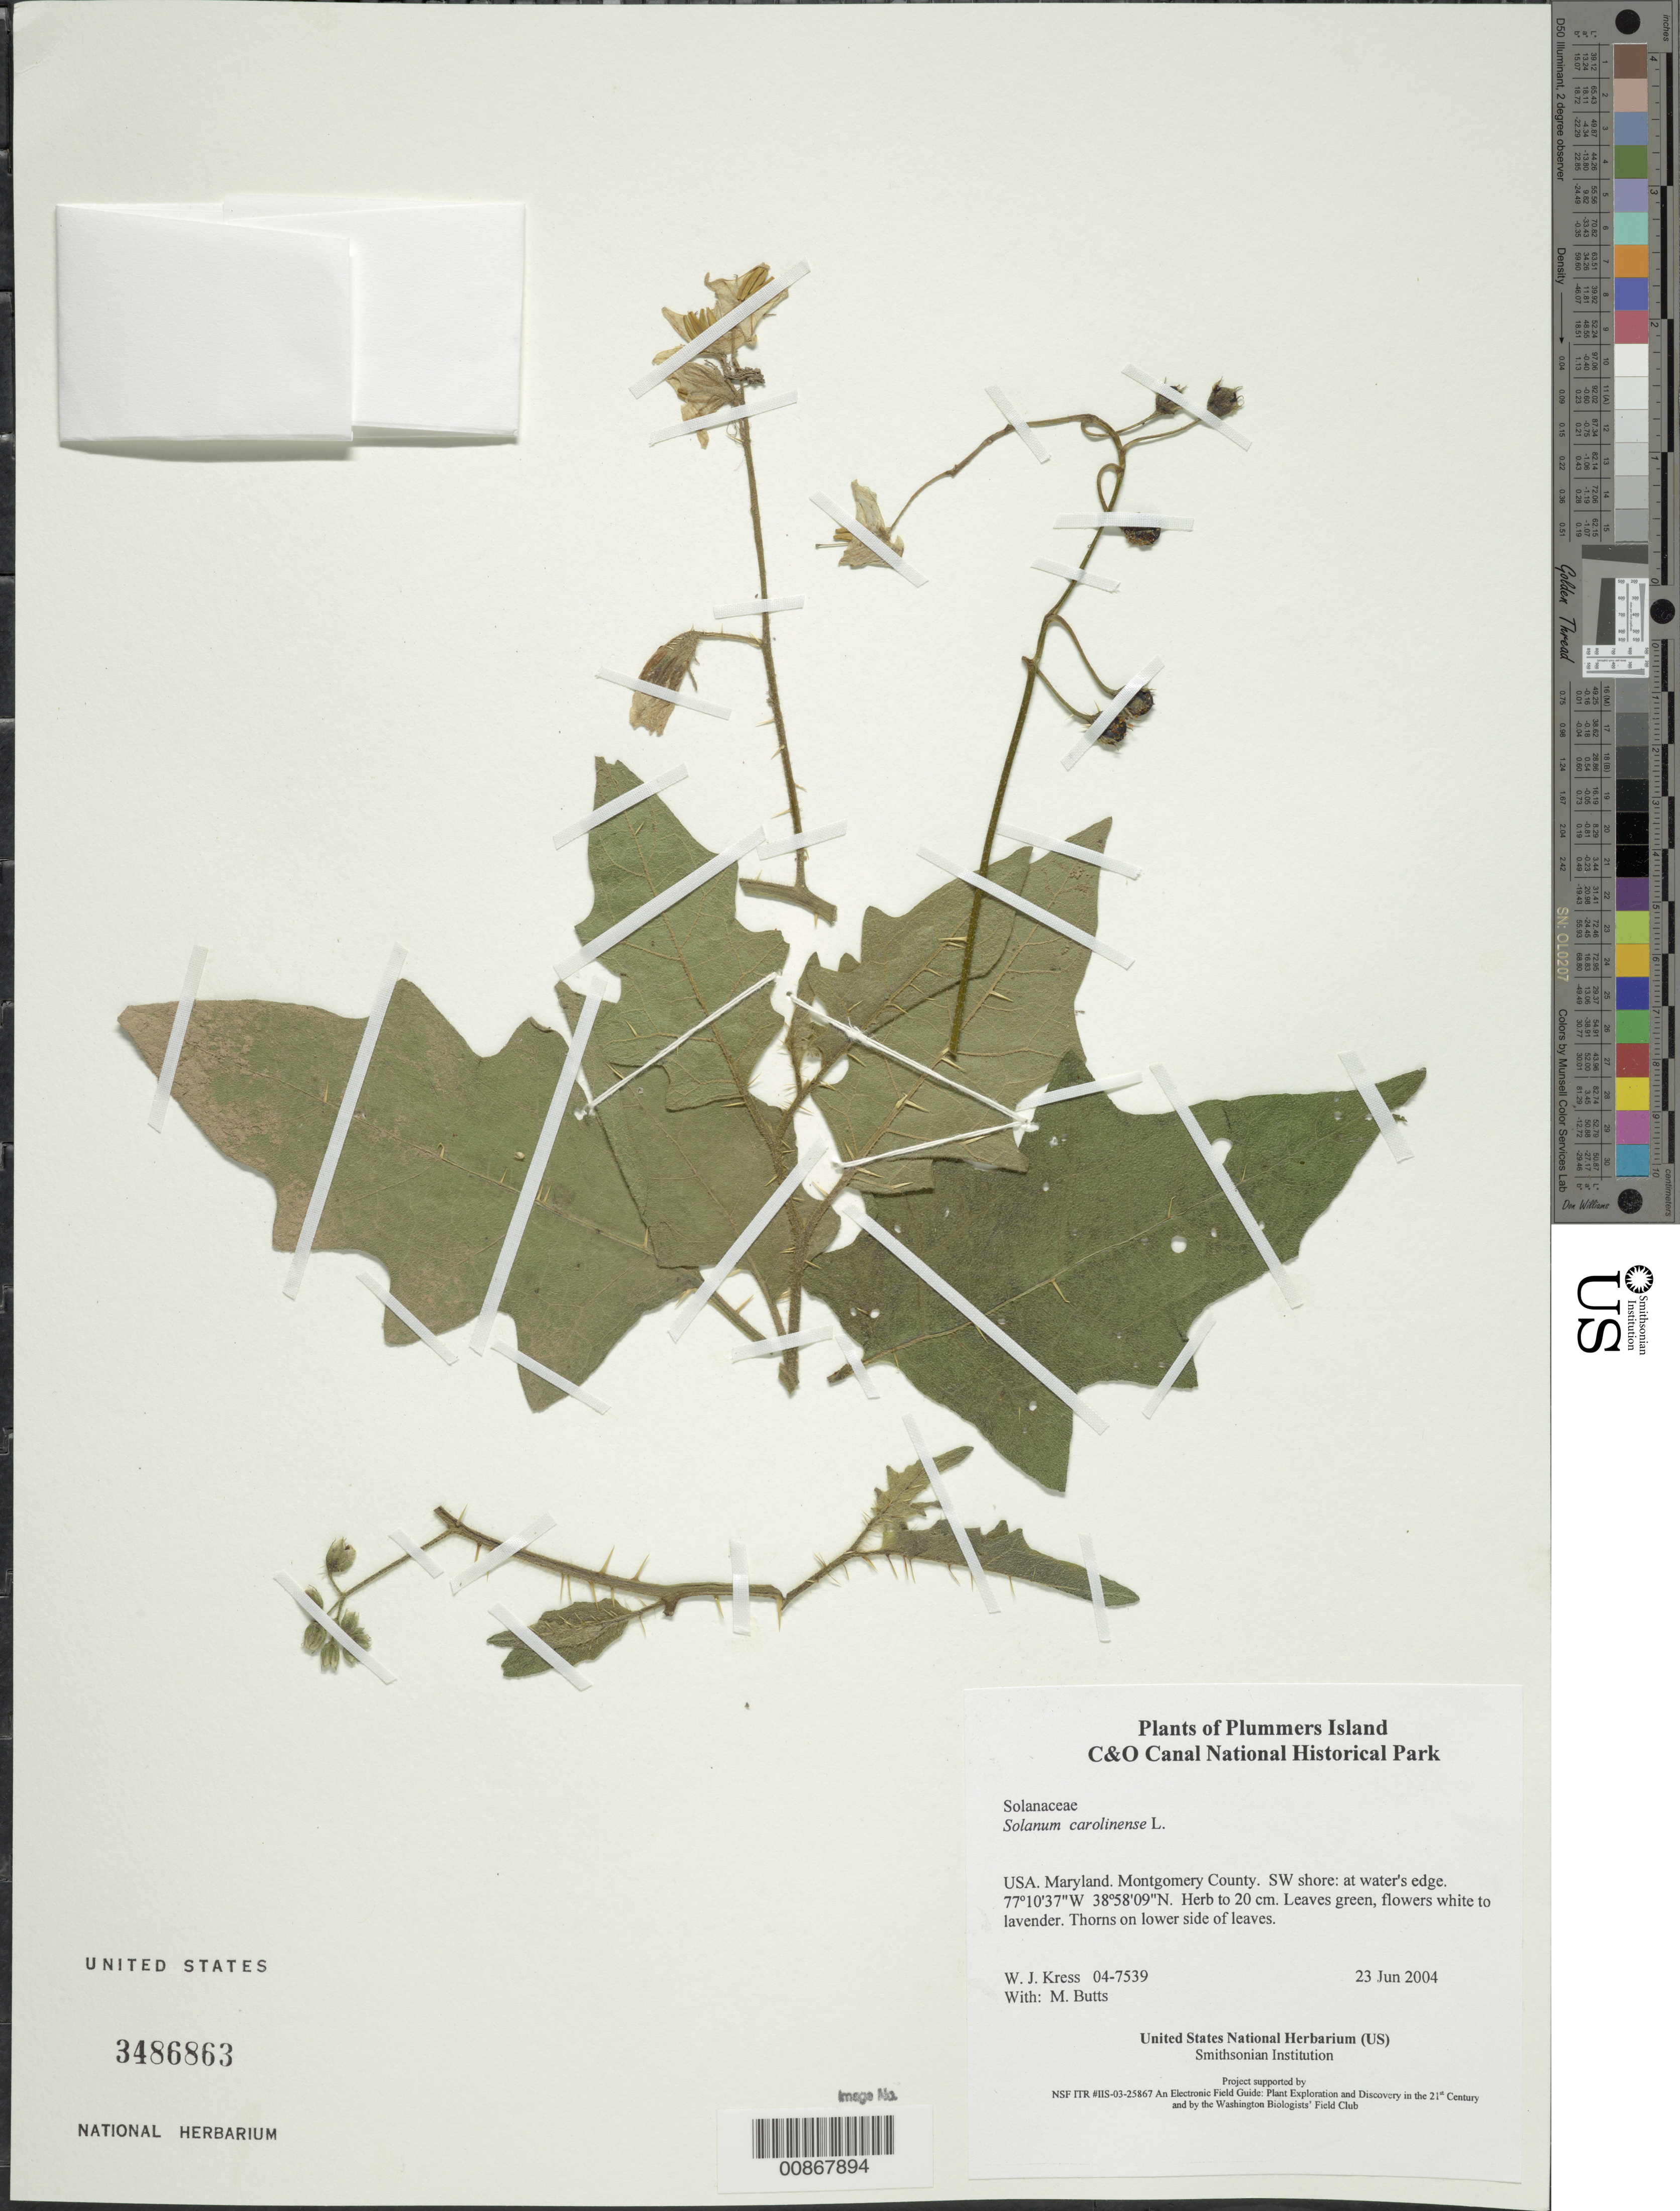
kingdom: Plantae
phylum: Tracheophyta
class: Magnoliopsida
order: Solanales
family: Solanaceae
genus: Solanum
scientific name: Solanum carolinense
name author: L.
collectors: W. J. Kress & M. B. Butts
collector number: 04-7539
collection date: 2004-06-23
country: United States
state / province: Maryland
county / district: Montgomery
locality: Chesapeake and Ohio Canal National Historical Park, Plummers Island, SW shore: at water's edge.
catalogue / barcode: US 3486863